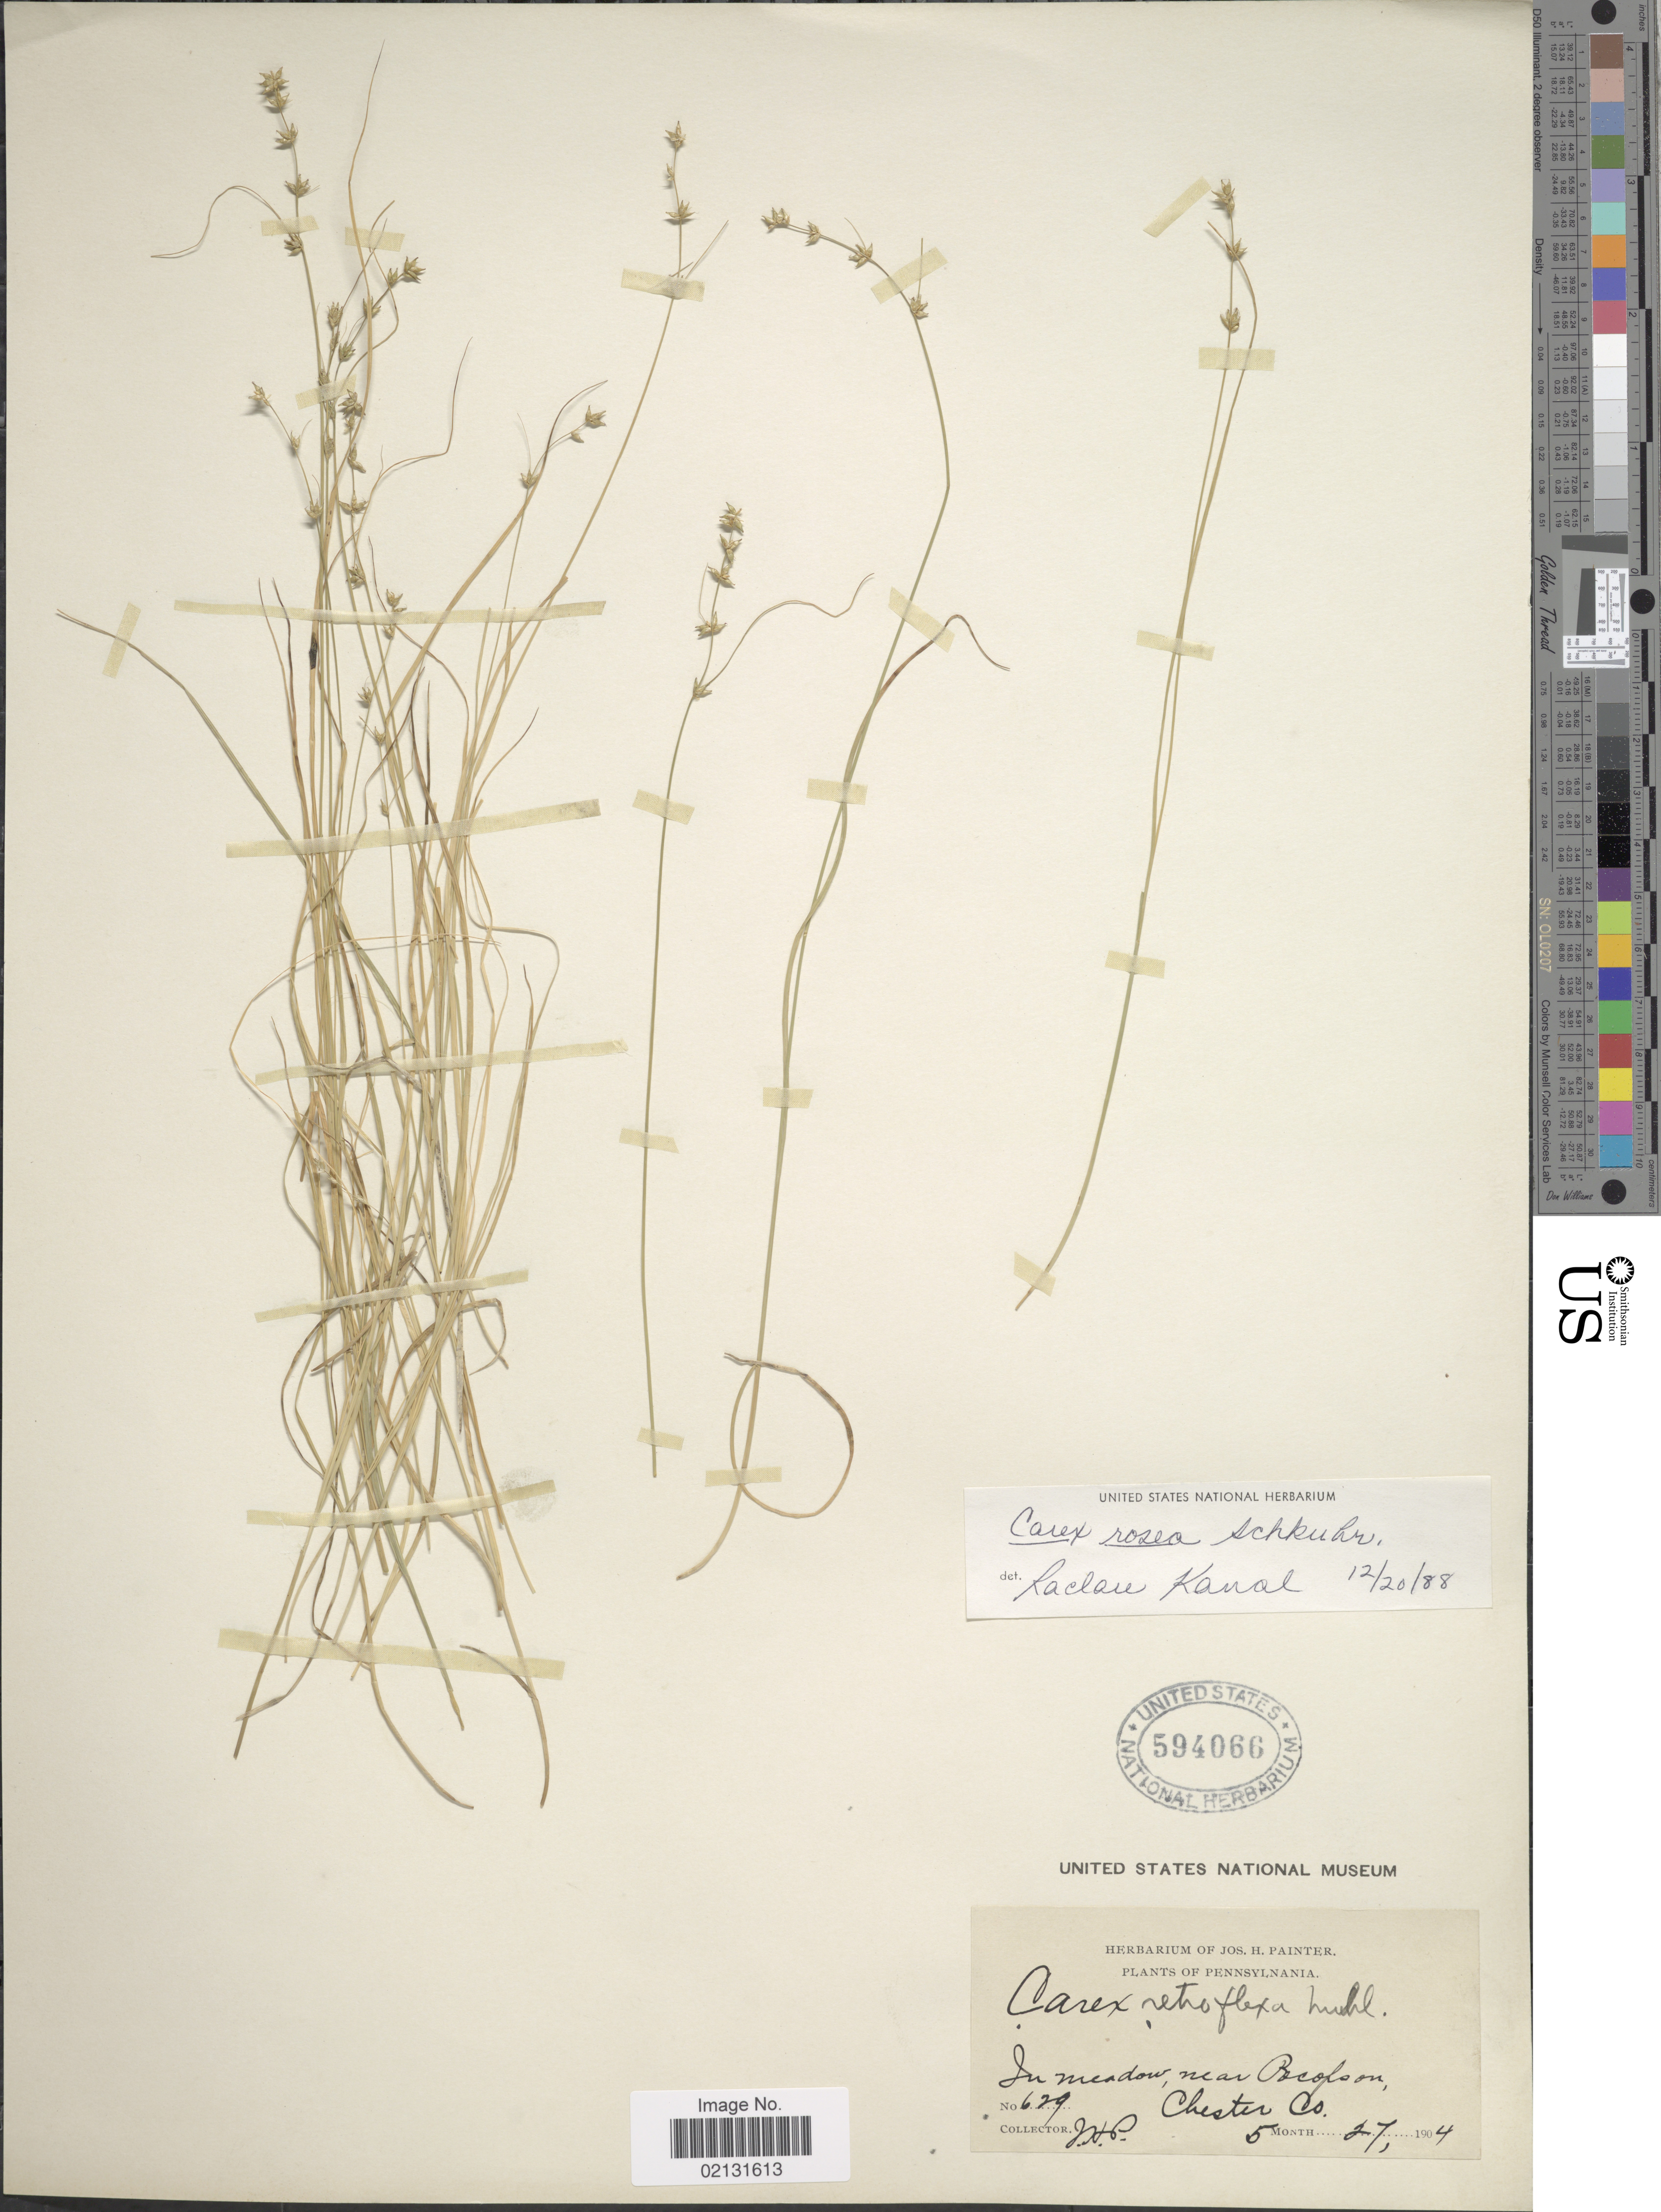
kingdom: Plantae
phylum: Tracheophyta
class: Liliopsida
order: Poales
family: Cyperaceae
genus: Carex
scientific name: Carex rosea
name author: Willd.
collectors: J. H. Painter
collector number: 629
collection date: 1904-05-27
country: United States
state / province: Pennsylvania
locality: In meadow, near Pocopson, Chester Co.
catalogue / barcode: US 594066